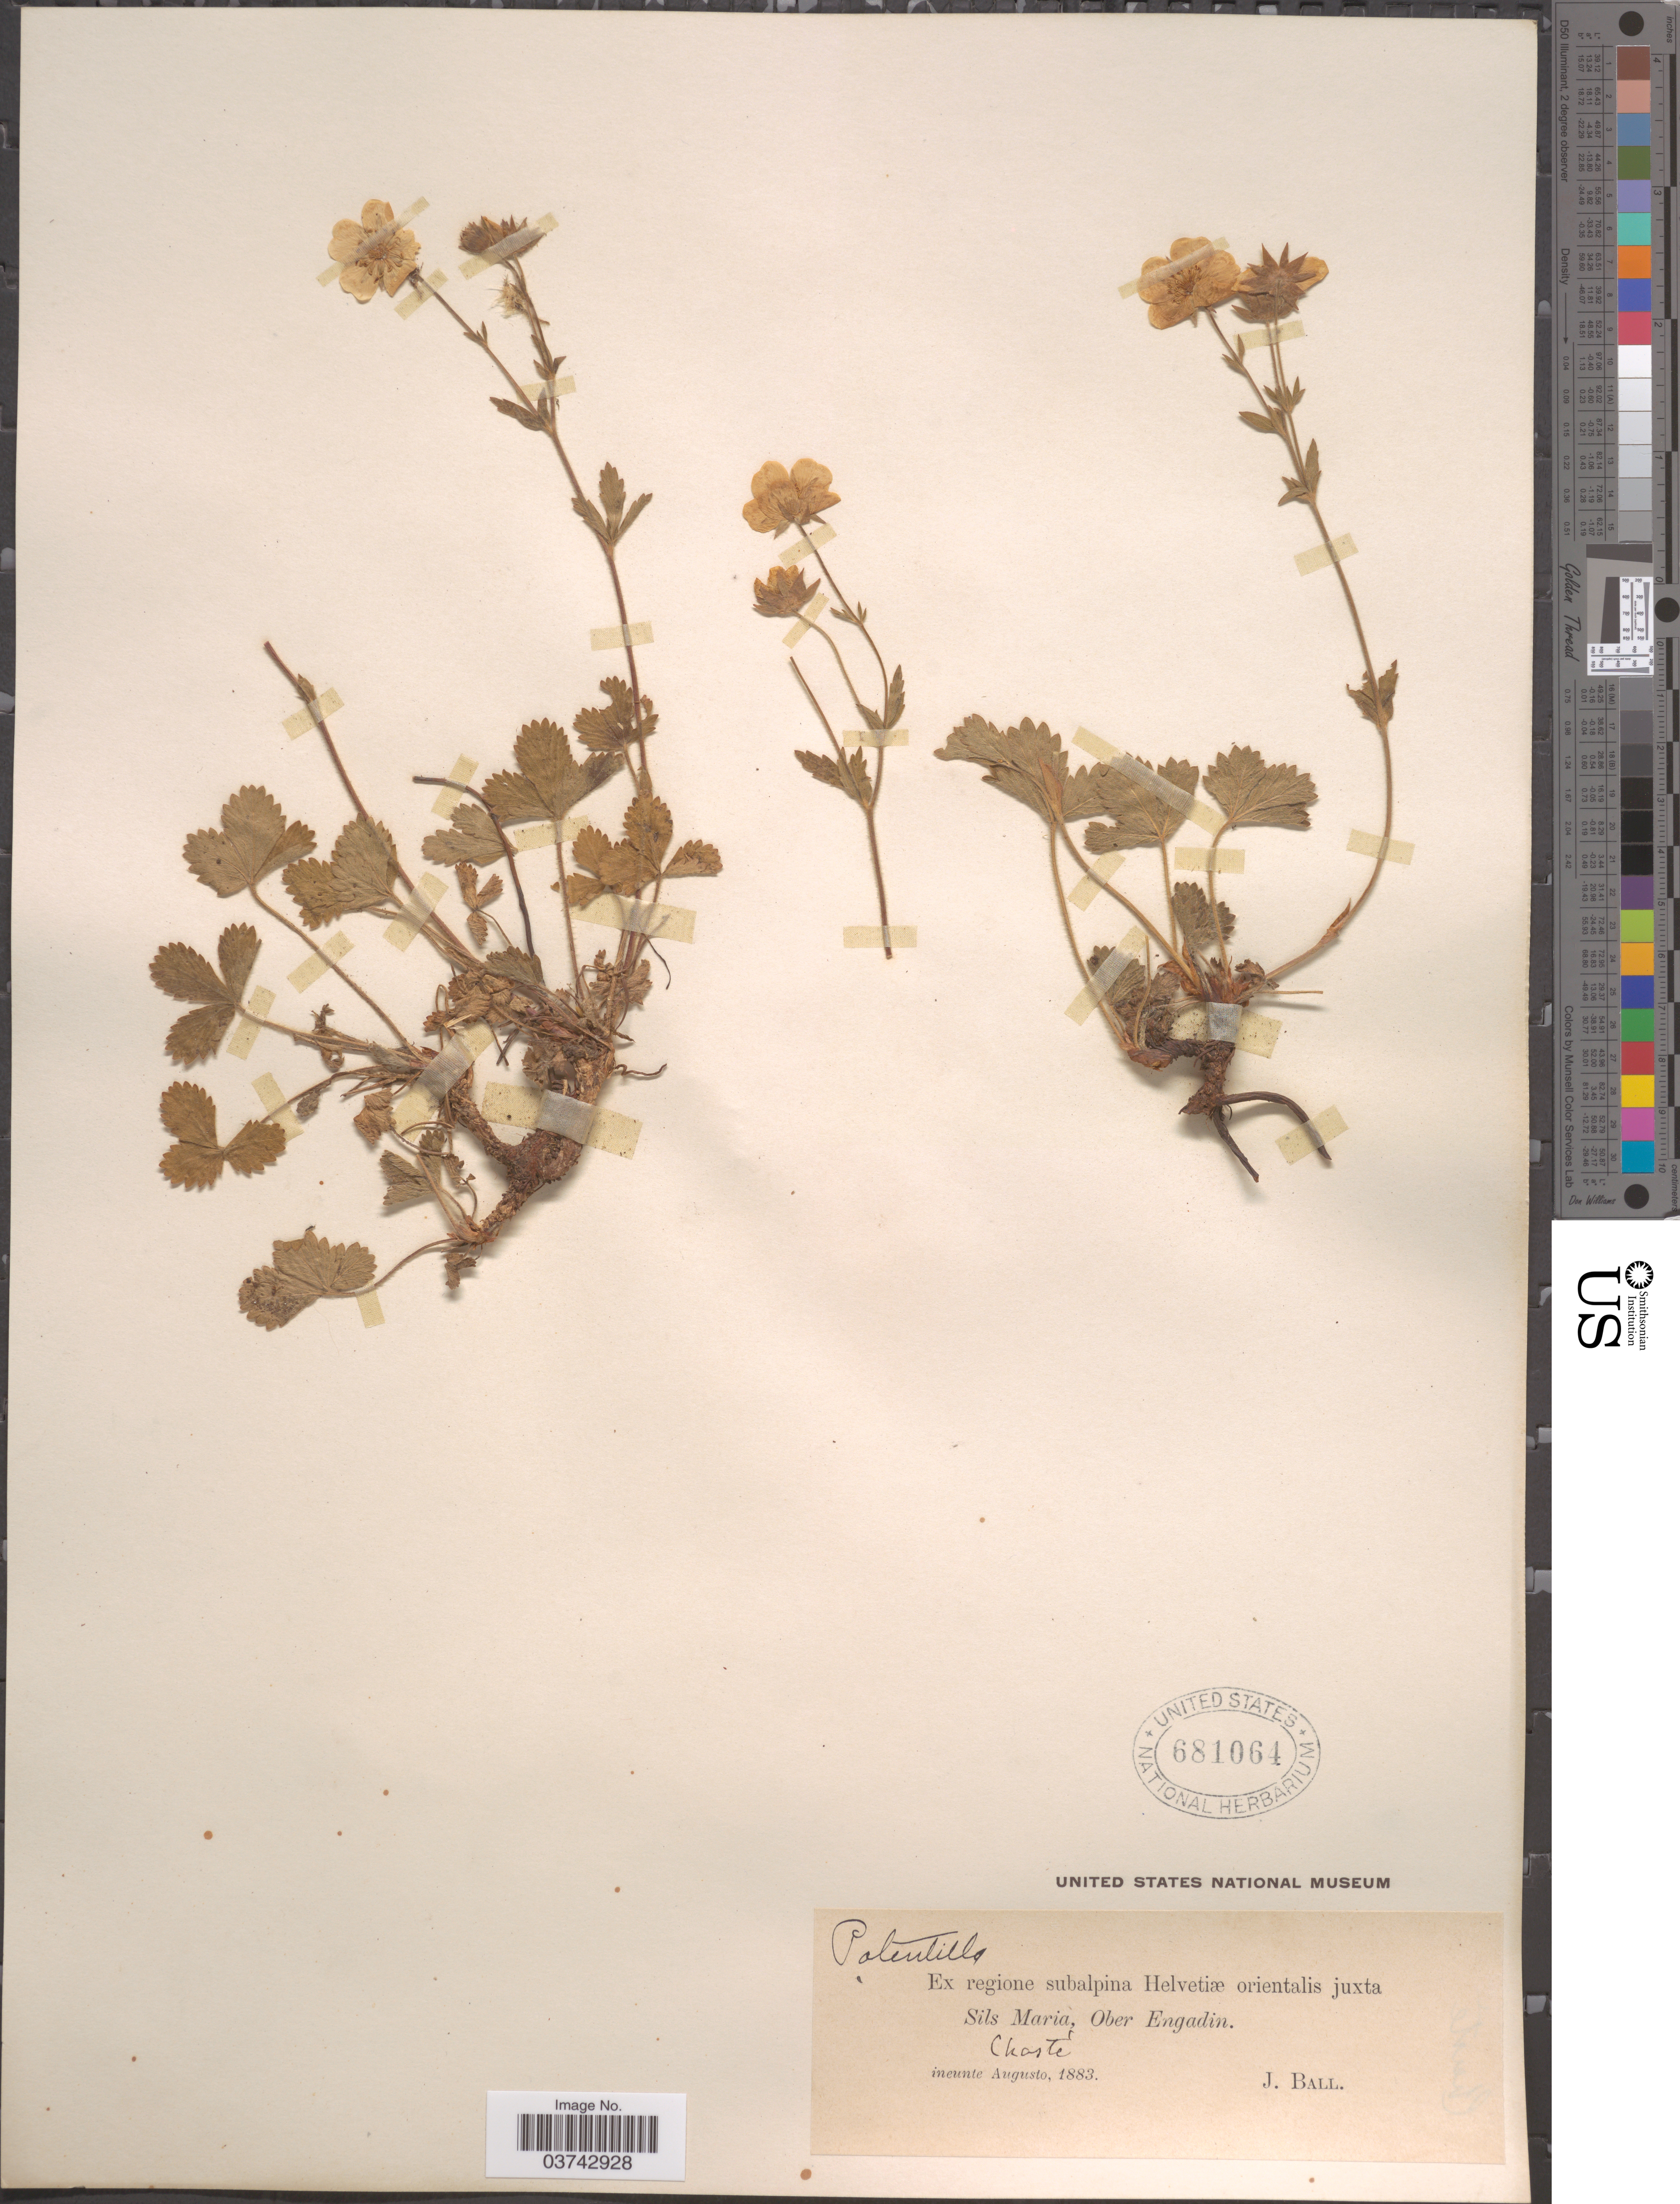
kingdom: Plantae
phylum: Tracheophyta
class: Magnoliopsida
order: Rosales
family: Rosaceae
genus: Potentilla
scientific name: Potentilla sp.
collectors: J. Ball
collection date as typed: Ineunte Augusto, 1883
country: Switzerland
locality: Ex regione subalpina Helvetiæ orientalis juxta Sils Maria, Ober Engadin. Chaste.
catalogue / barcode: US 681064